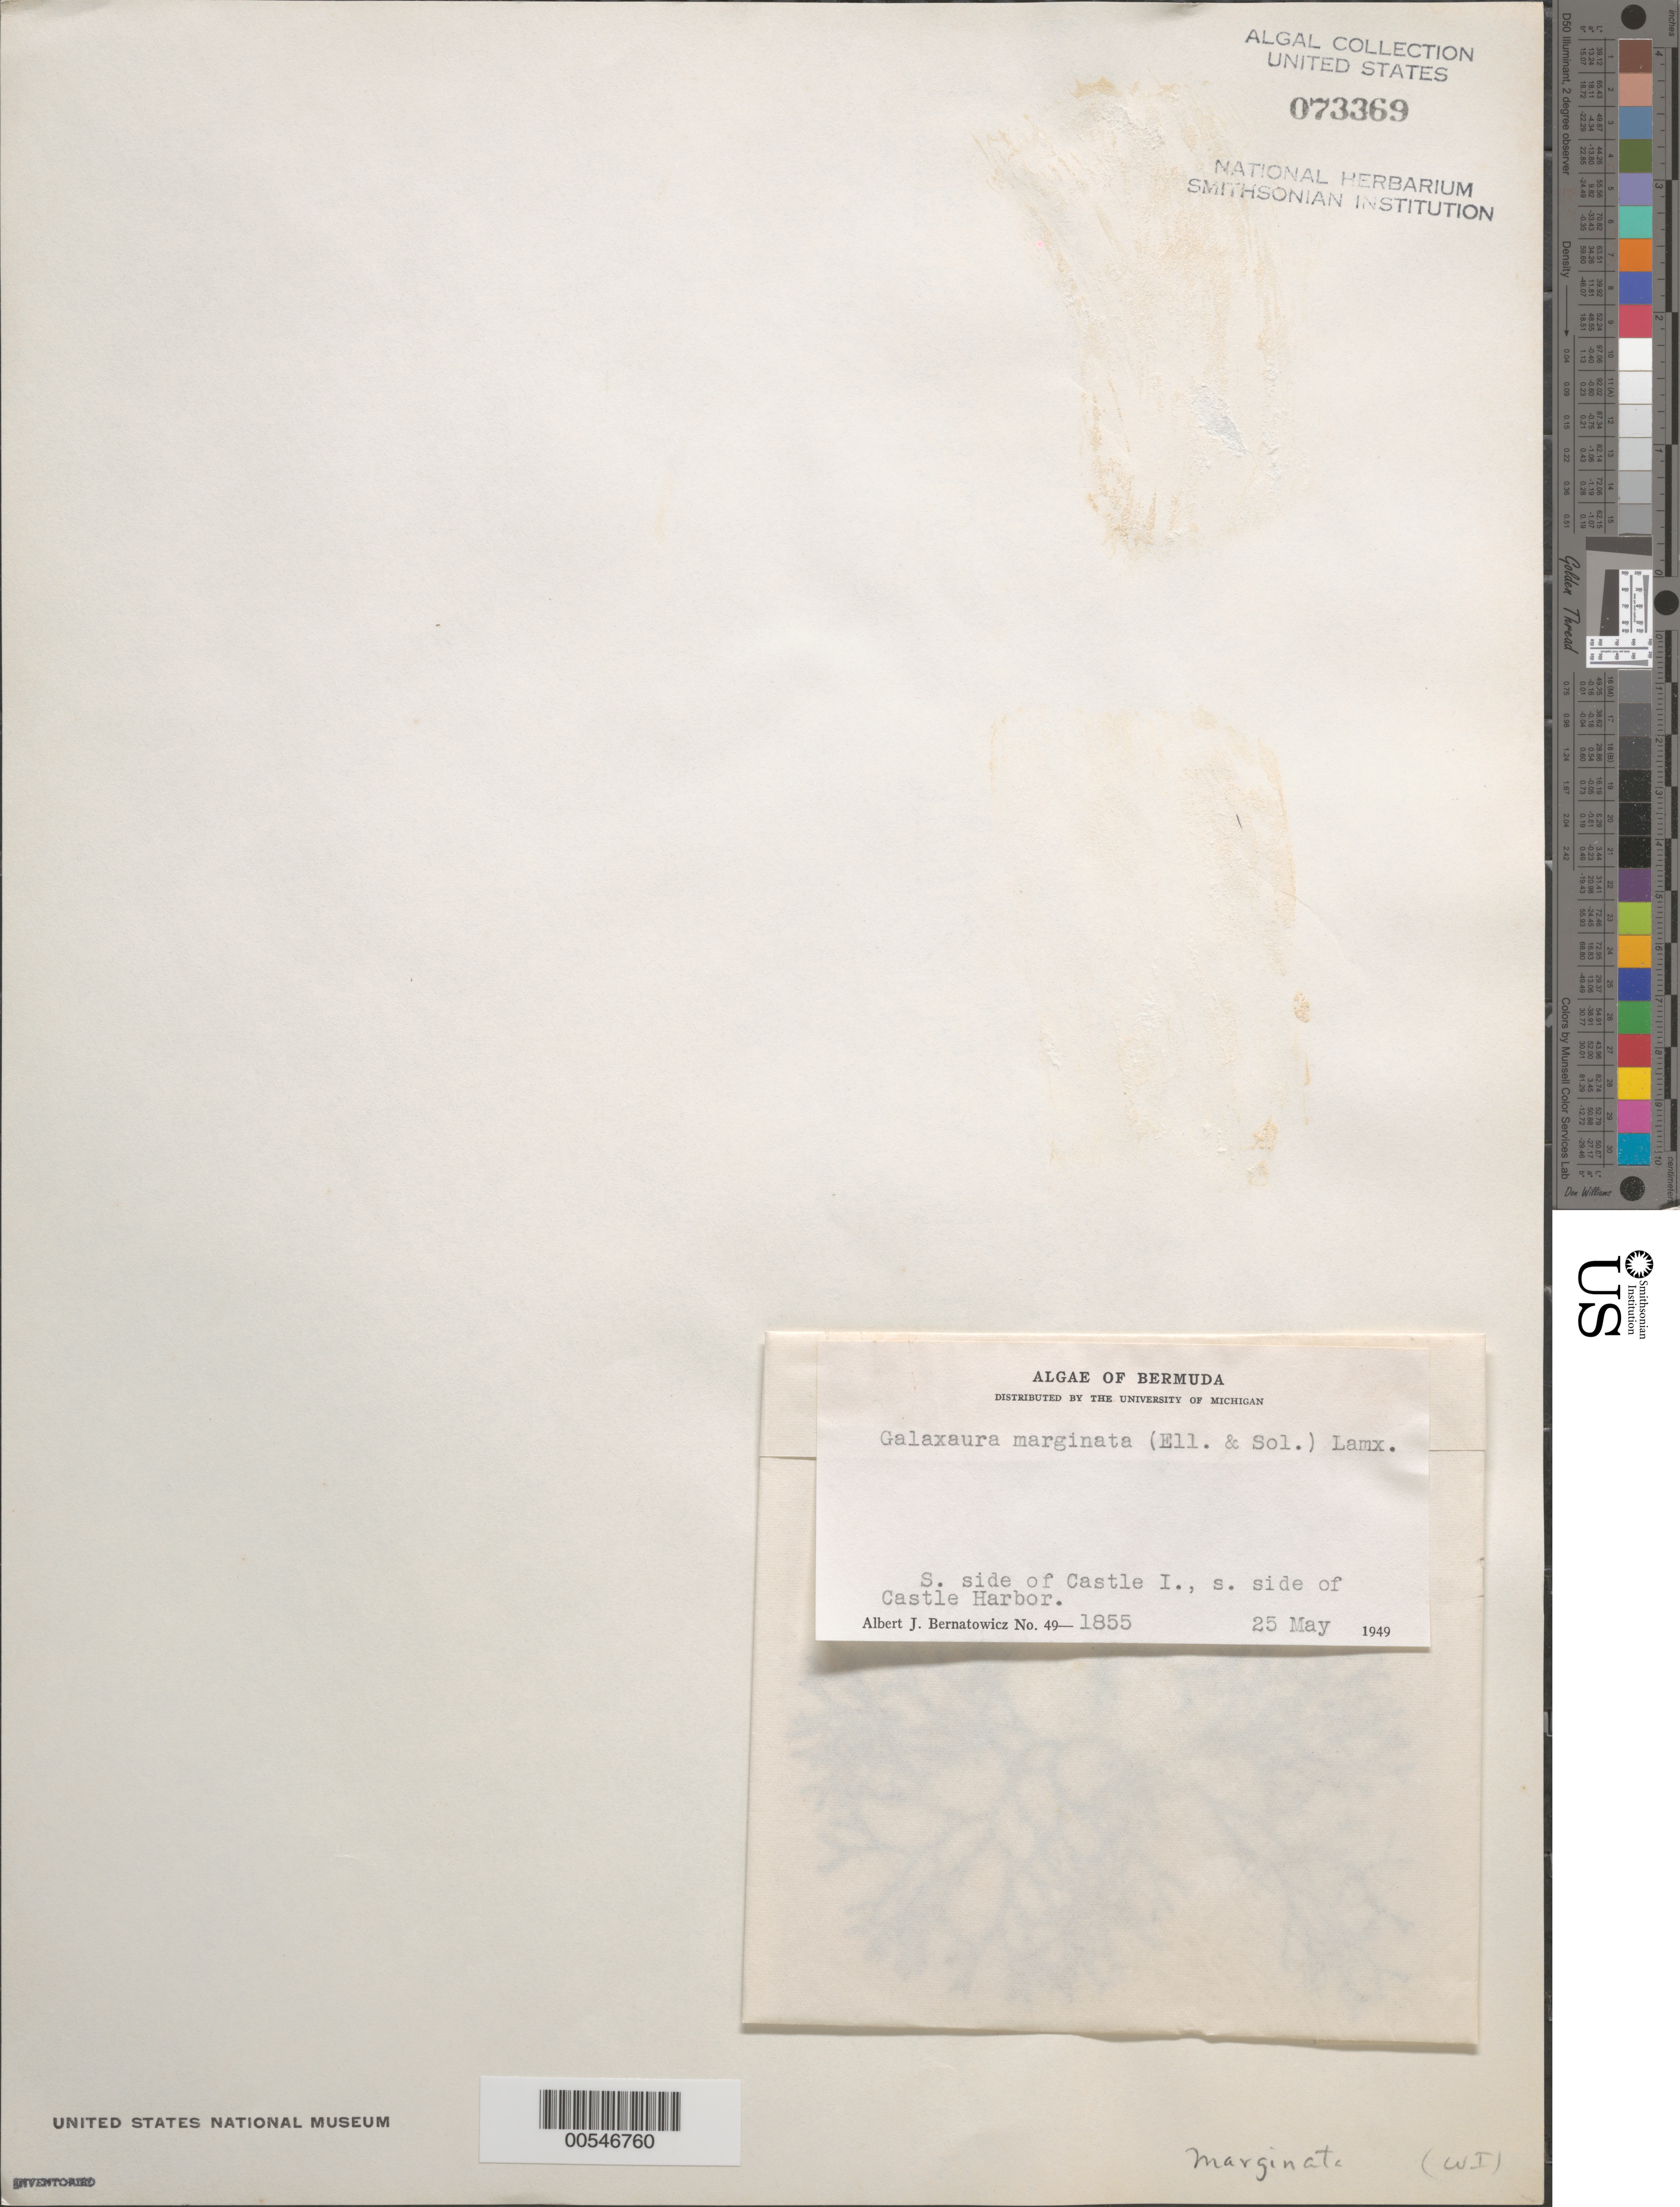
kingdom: Plantae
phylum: Rhodophyta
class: Florideophyceae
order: Nemaliales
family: Galaxauraceae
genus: Galaxaura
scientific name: Galaxaura marginata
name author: (J. Ellis & Sol.) J.V.Lamouroux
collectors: A. Bernatowicz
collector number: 49-1855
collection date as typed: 25 May 1949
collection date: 1949-05-25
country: Bermuda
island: Castle Island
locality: South Castle Harbor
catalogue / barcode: US 73369